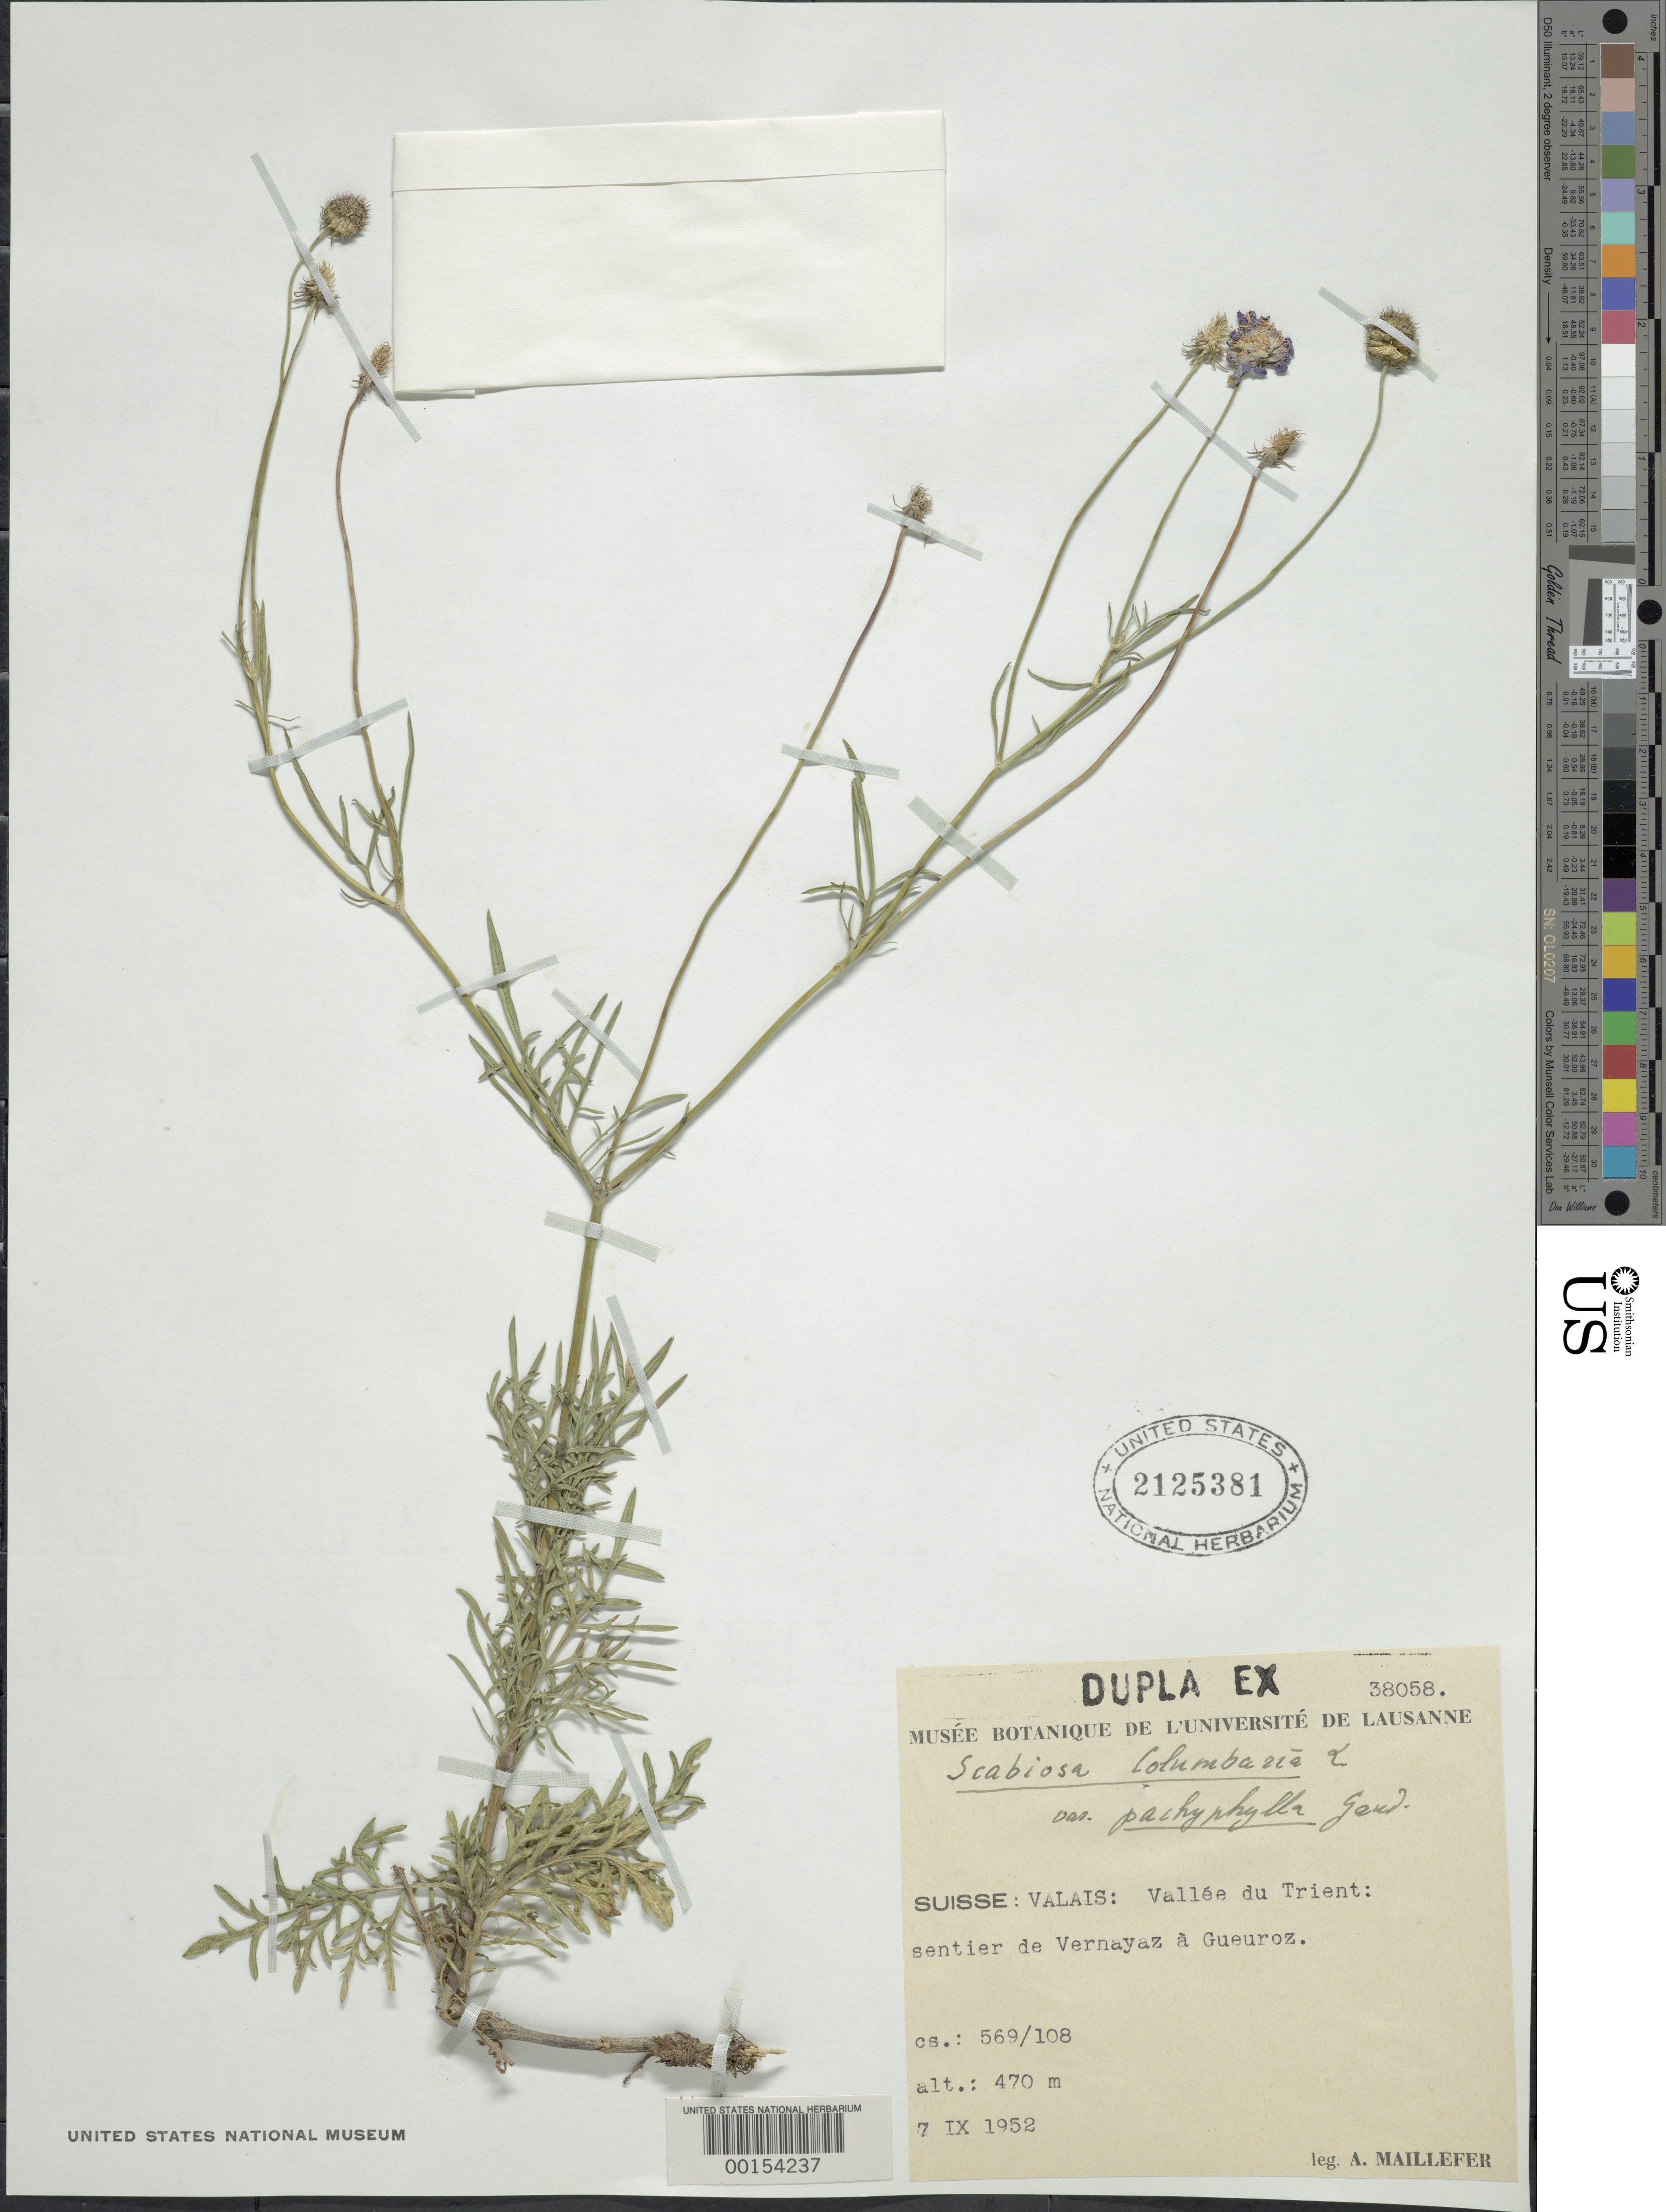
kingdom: Plantae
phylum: Tracheophyta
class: Magnoliopsida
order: Dipsacales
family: Caprifoliaceae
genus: Scabiosa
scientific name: Scabiosa columbaria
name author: L.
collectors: A. Maillefer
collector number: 38058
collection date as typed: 07 Sep 1952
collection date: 1952-09-07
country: Switzerland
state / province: Valais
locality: Valais, Vallee du Trient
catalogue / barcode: US 2125381